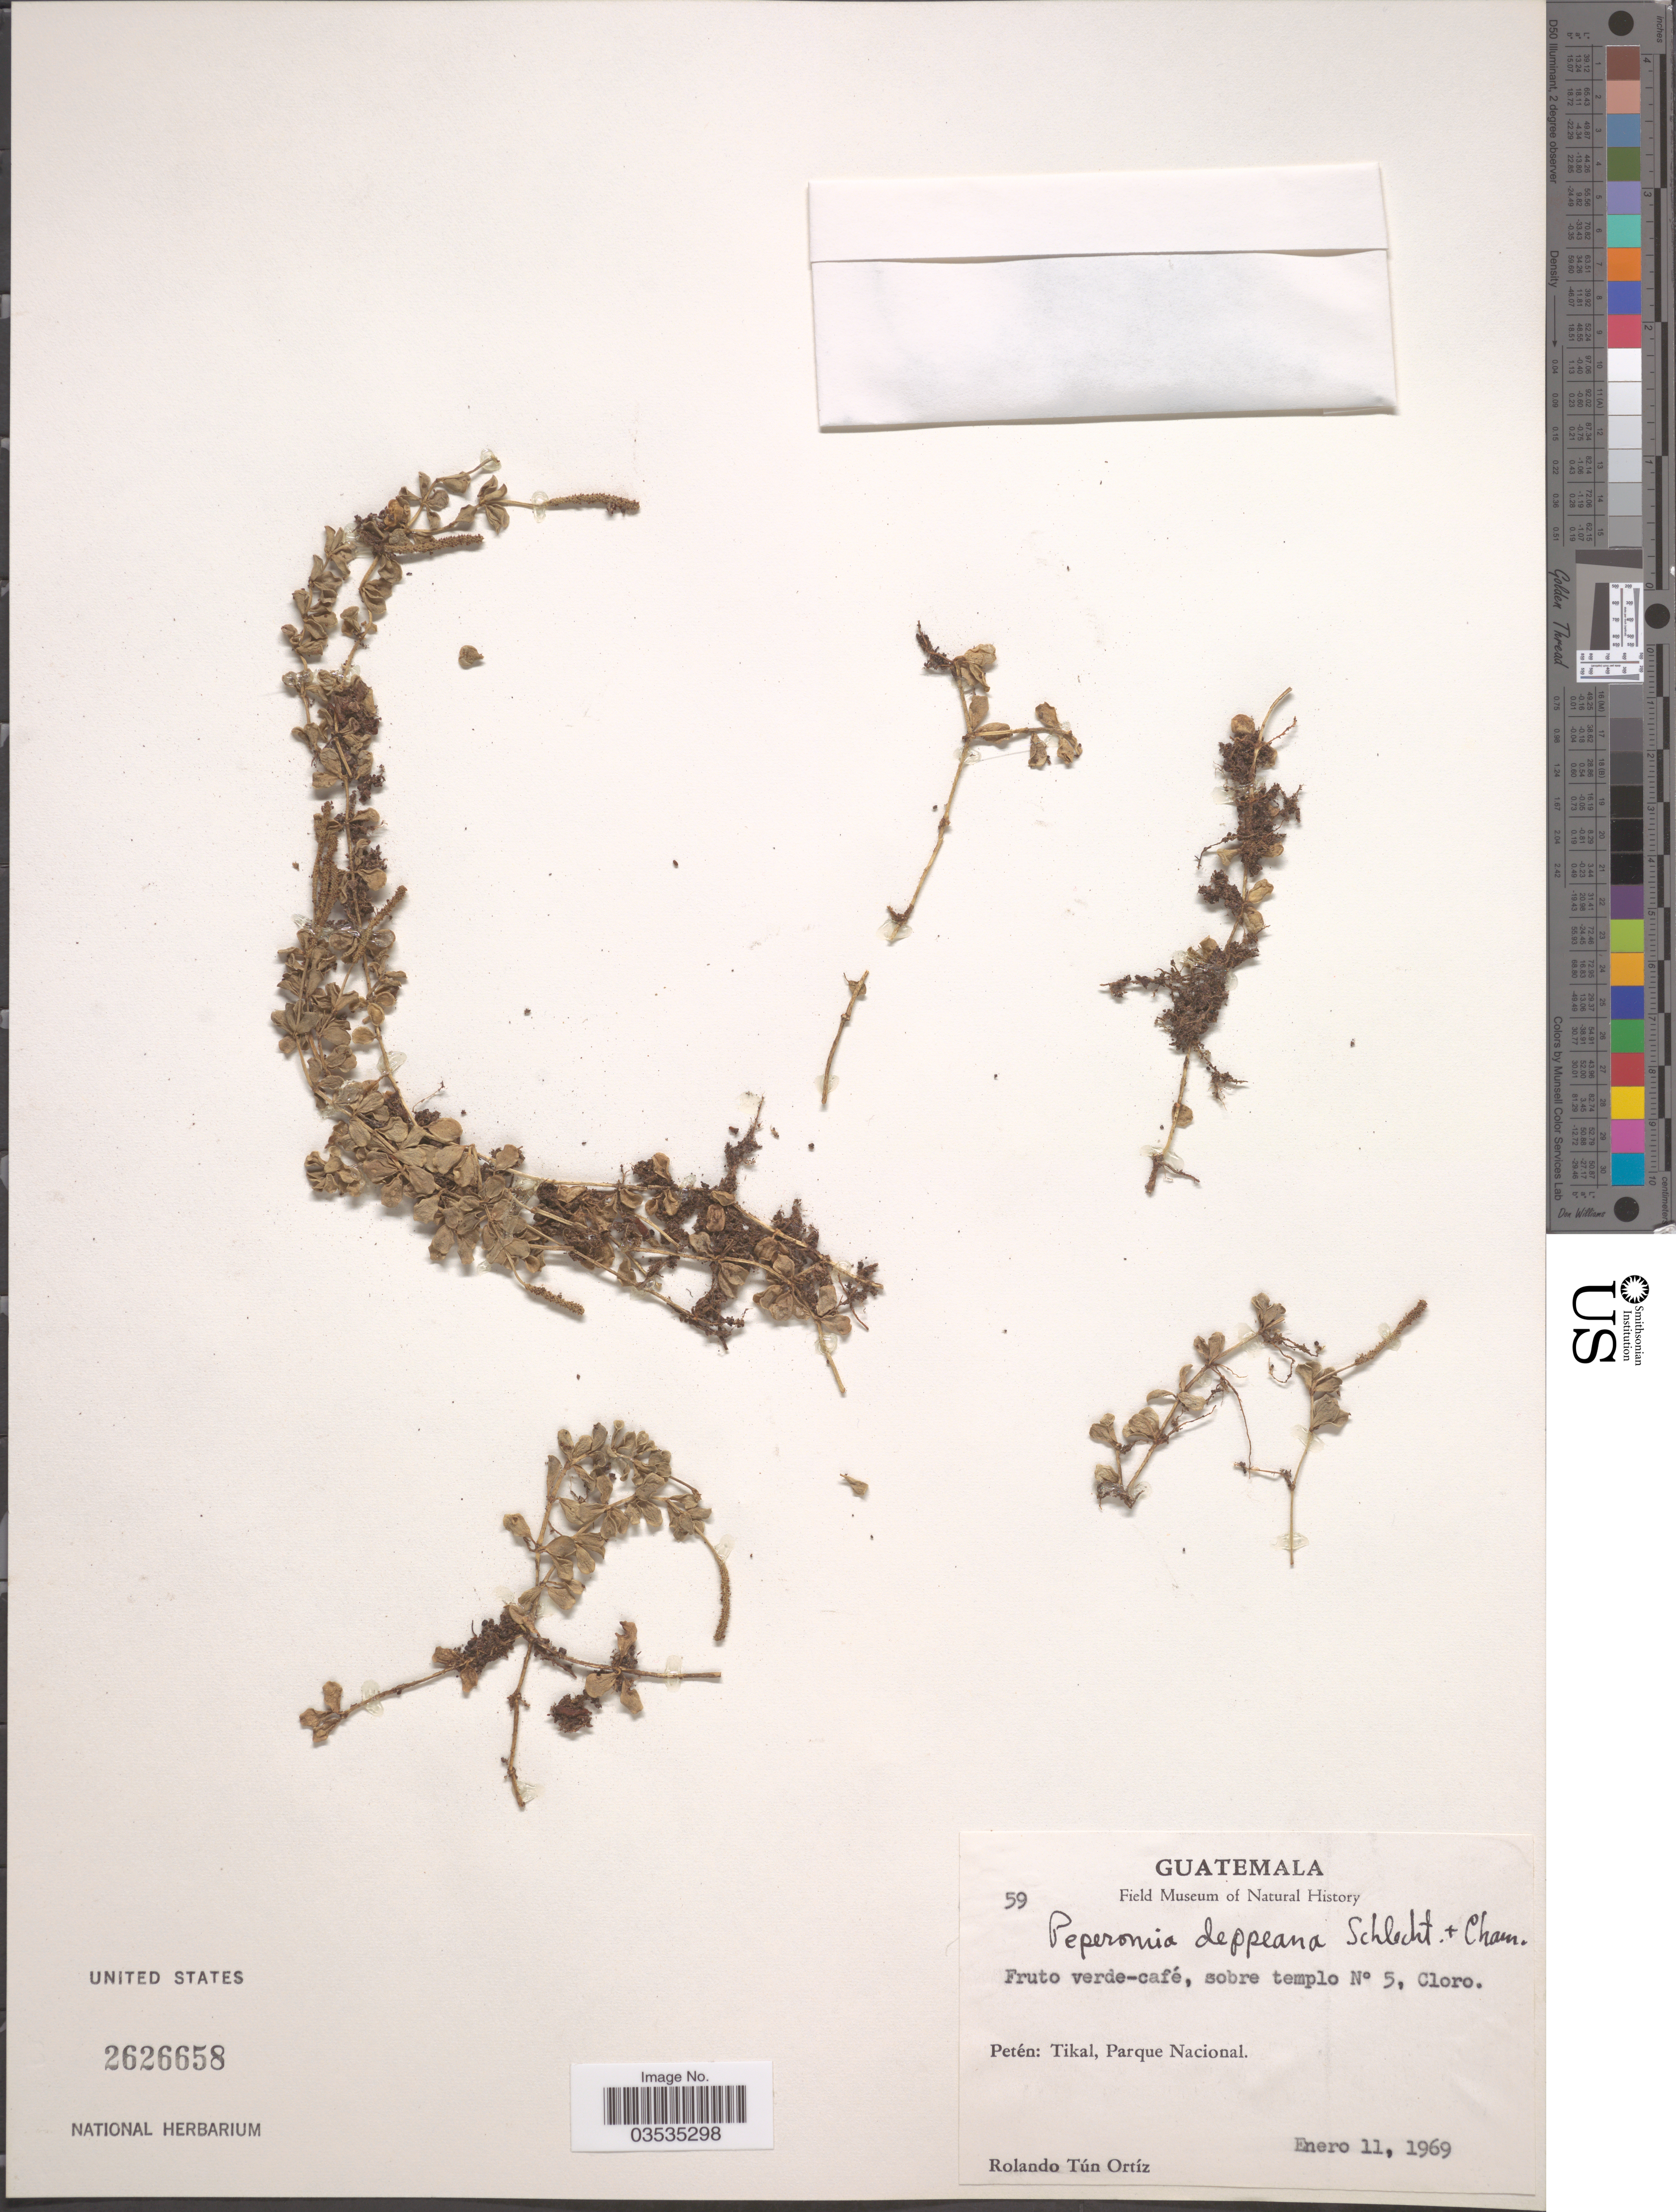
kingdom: Plantae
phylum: Tracheophyta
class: Magnoliopsida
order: Piperales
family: Piperaceae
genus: Peperomia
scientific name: Peperomia deppeana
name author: Schltdl. & Cham.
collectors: R. Ortiz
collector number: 59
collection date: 1969-01-11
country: Guatemala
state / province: El Peten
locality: Sobre templo N° 5, Cloro, [unsure placement] Tikal, Parque Nacional.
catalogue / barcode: US 2626658